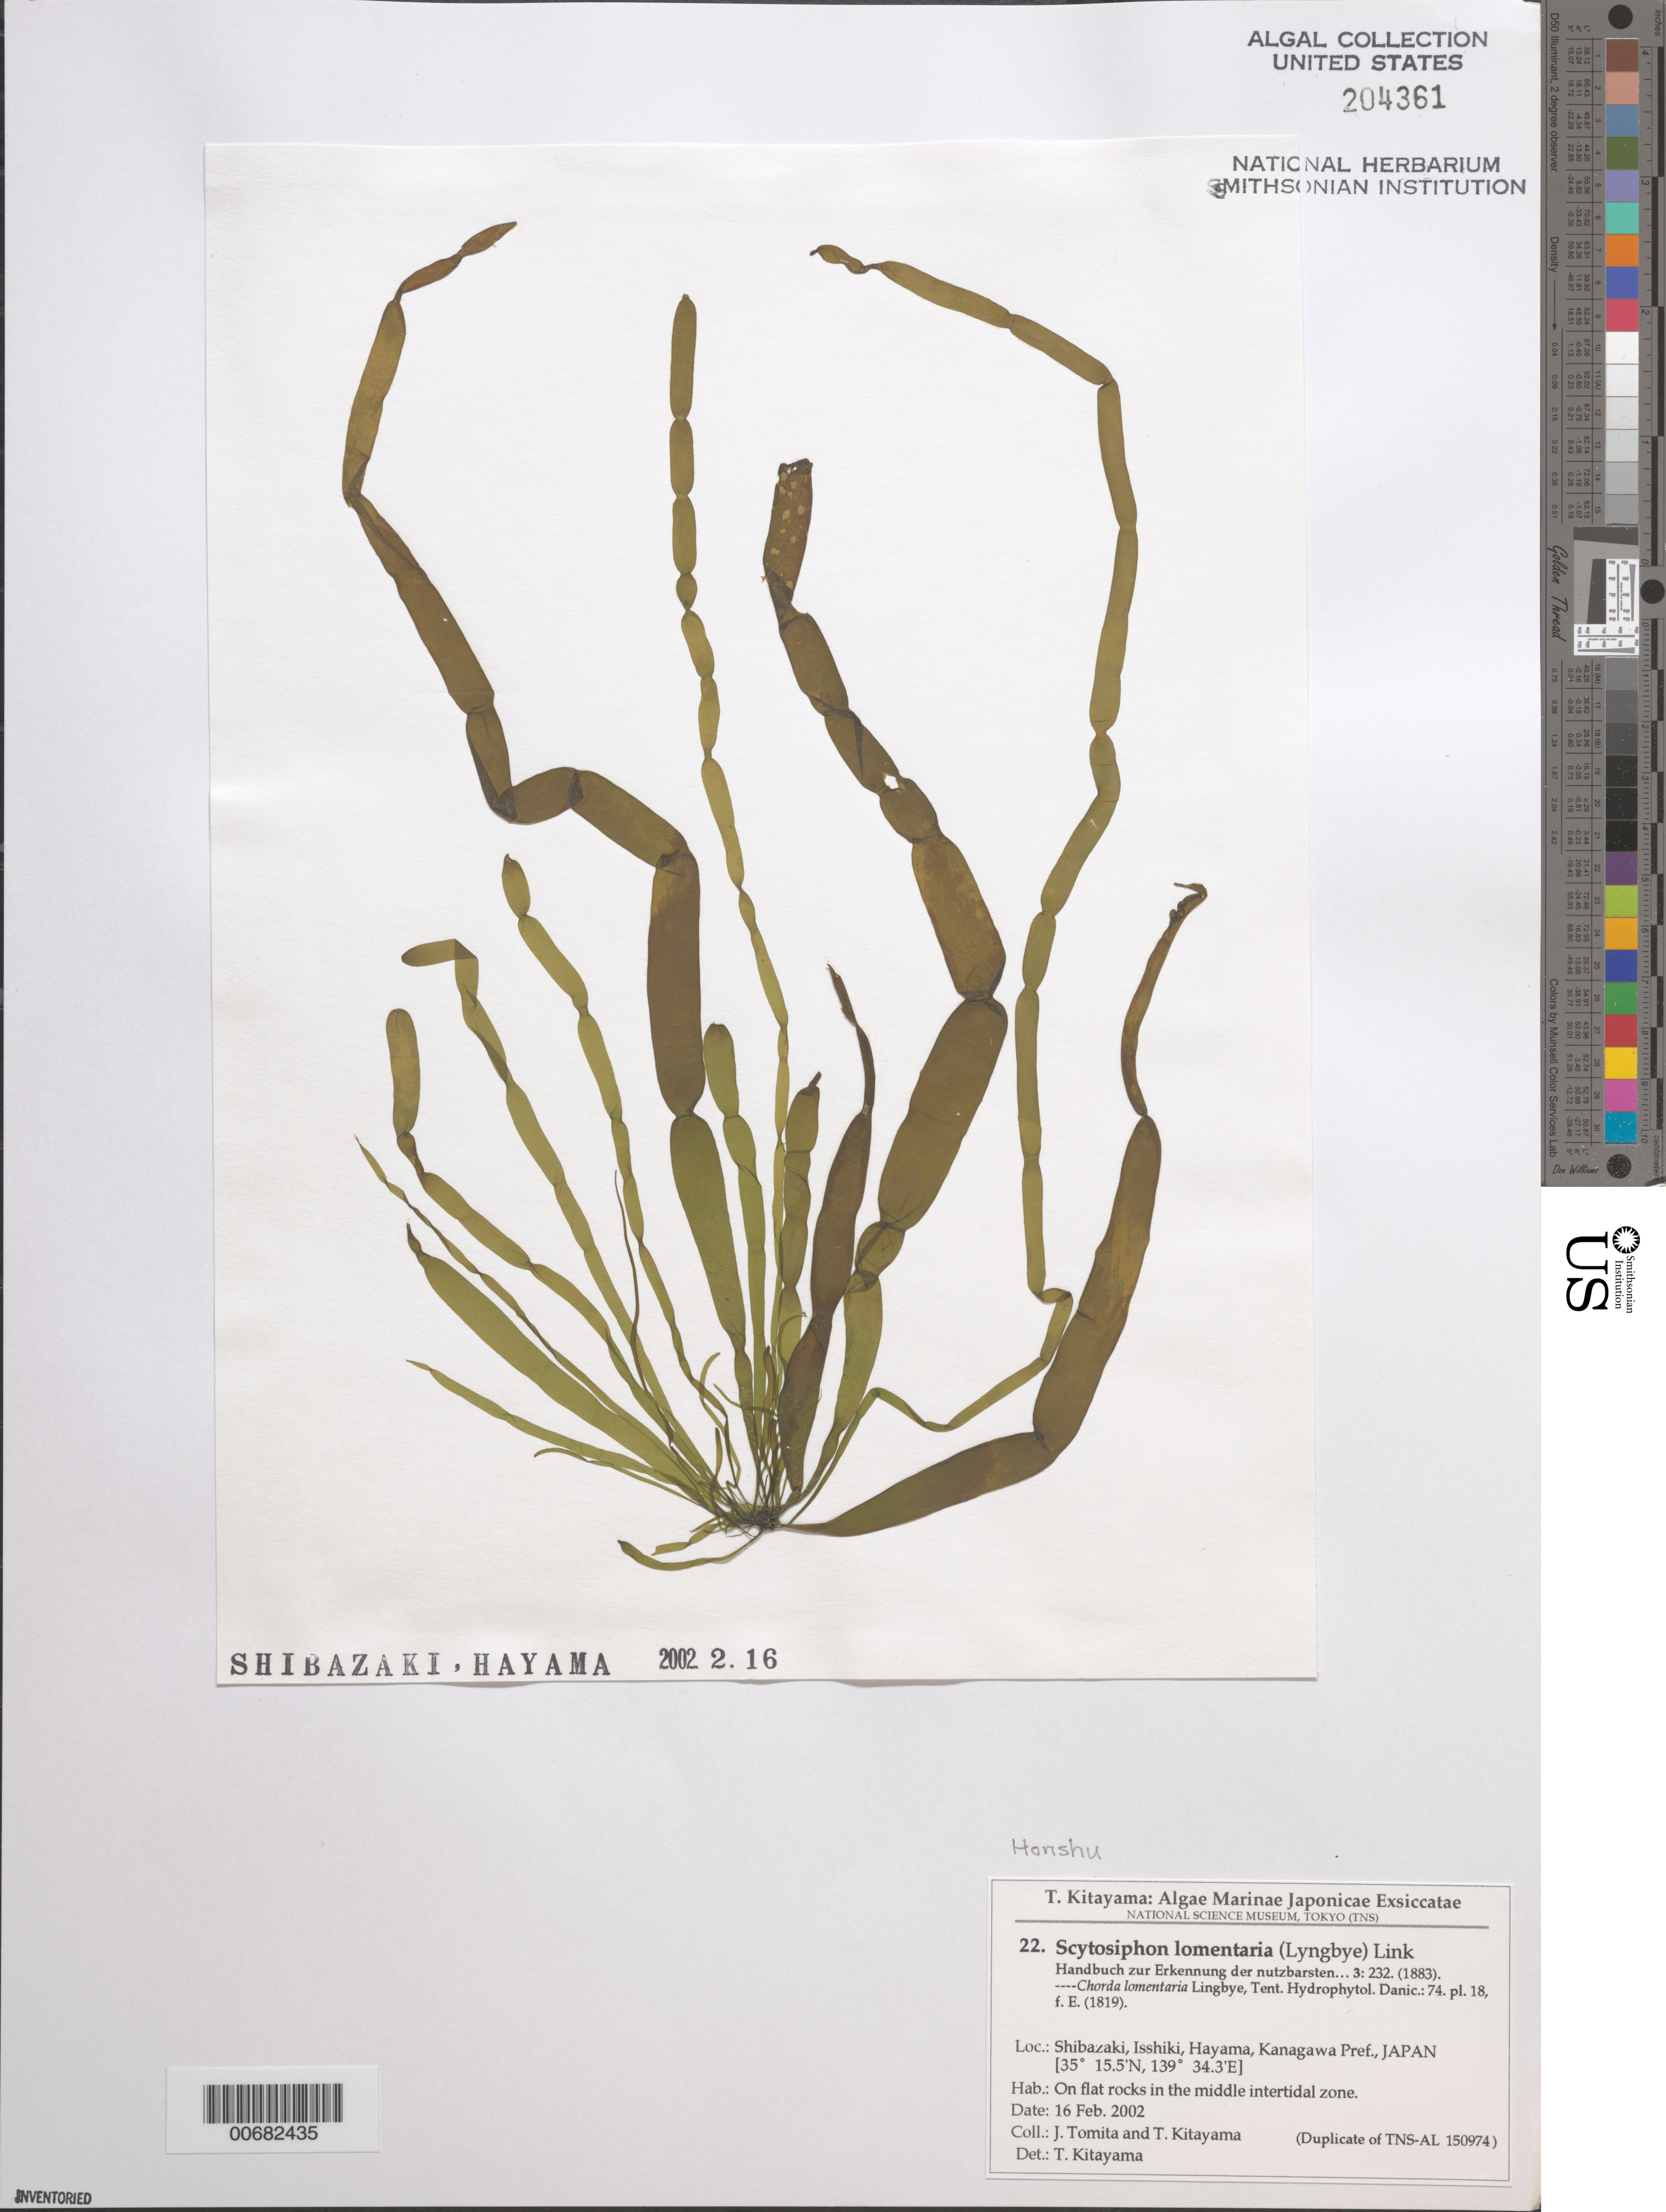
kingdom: Chromista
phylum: Ochrophyta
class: Phaeophyceae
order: Scytosiphonales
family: Scytosiphonaceae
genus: Scytosiphon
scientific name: Scytosiphon lomentaria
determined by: Kitayama, T.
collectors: J. Tomita & T. Kitayama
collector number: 22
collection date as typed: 16 Feb 2002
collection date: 2002-02-16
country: Japan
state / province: Kanagawa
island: Honshu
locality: Shibazaki, Isshiki, Hayama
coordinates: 35 15.5' N, 139 34.3' E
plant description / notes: Kitayama, T., Algae Marinae Japonicae Exsiccatae, Fasc. I (Nos. 1-25)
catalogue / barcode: US 204361